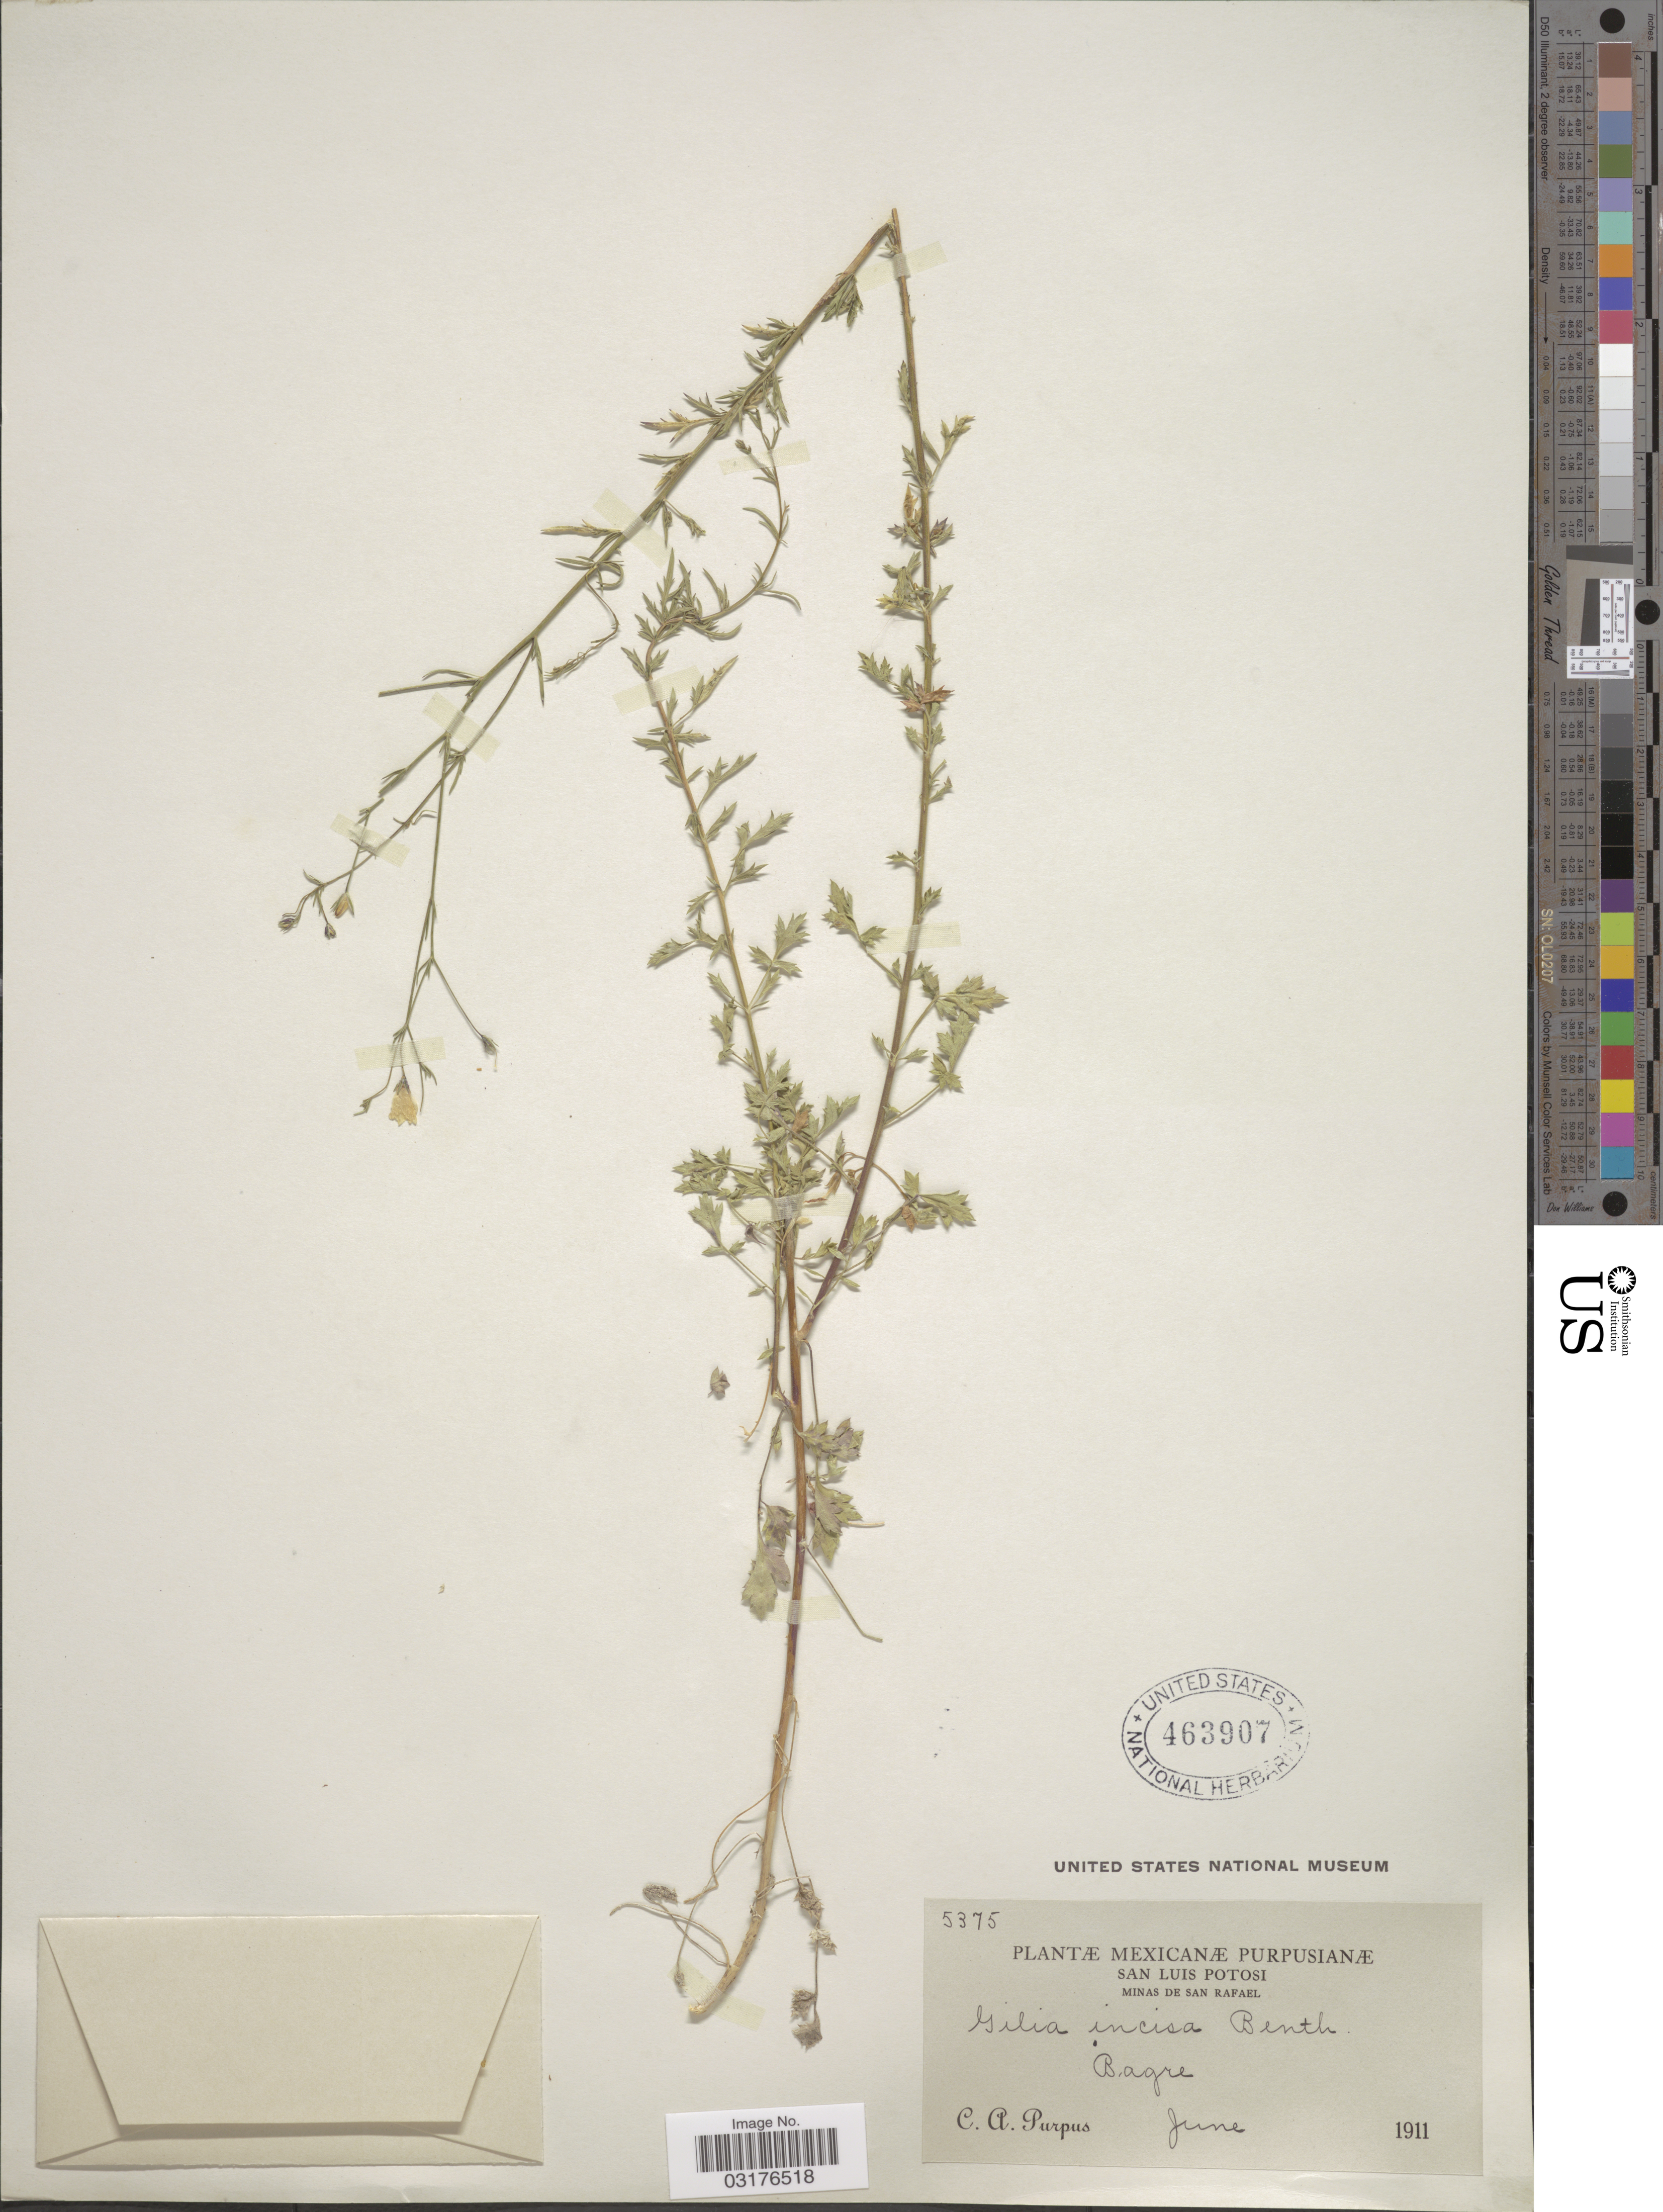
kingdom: Plantae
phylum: Tracheophyta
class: Magnoliopsida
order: Ericales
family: Polemoniaceae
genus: Giliastrum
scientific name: Giliastrum incisum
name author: (Benth.) J.M. Porter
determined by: Strong, Mark T., (BOT), Smithsonian Institution - National Museum of Natural History (UNITED STATES)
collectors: C. A. Purpus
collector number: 5375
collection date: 1911-06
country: Mexico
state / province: San Luis Potosí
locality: Minas de San Rafael. Bagre.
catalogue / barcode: US 463907